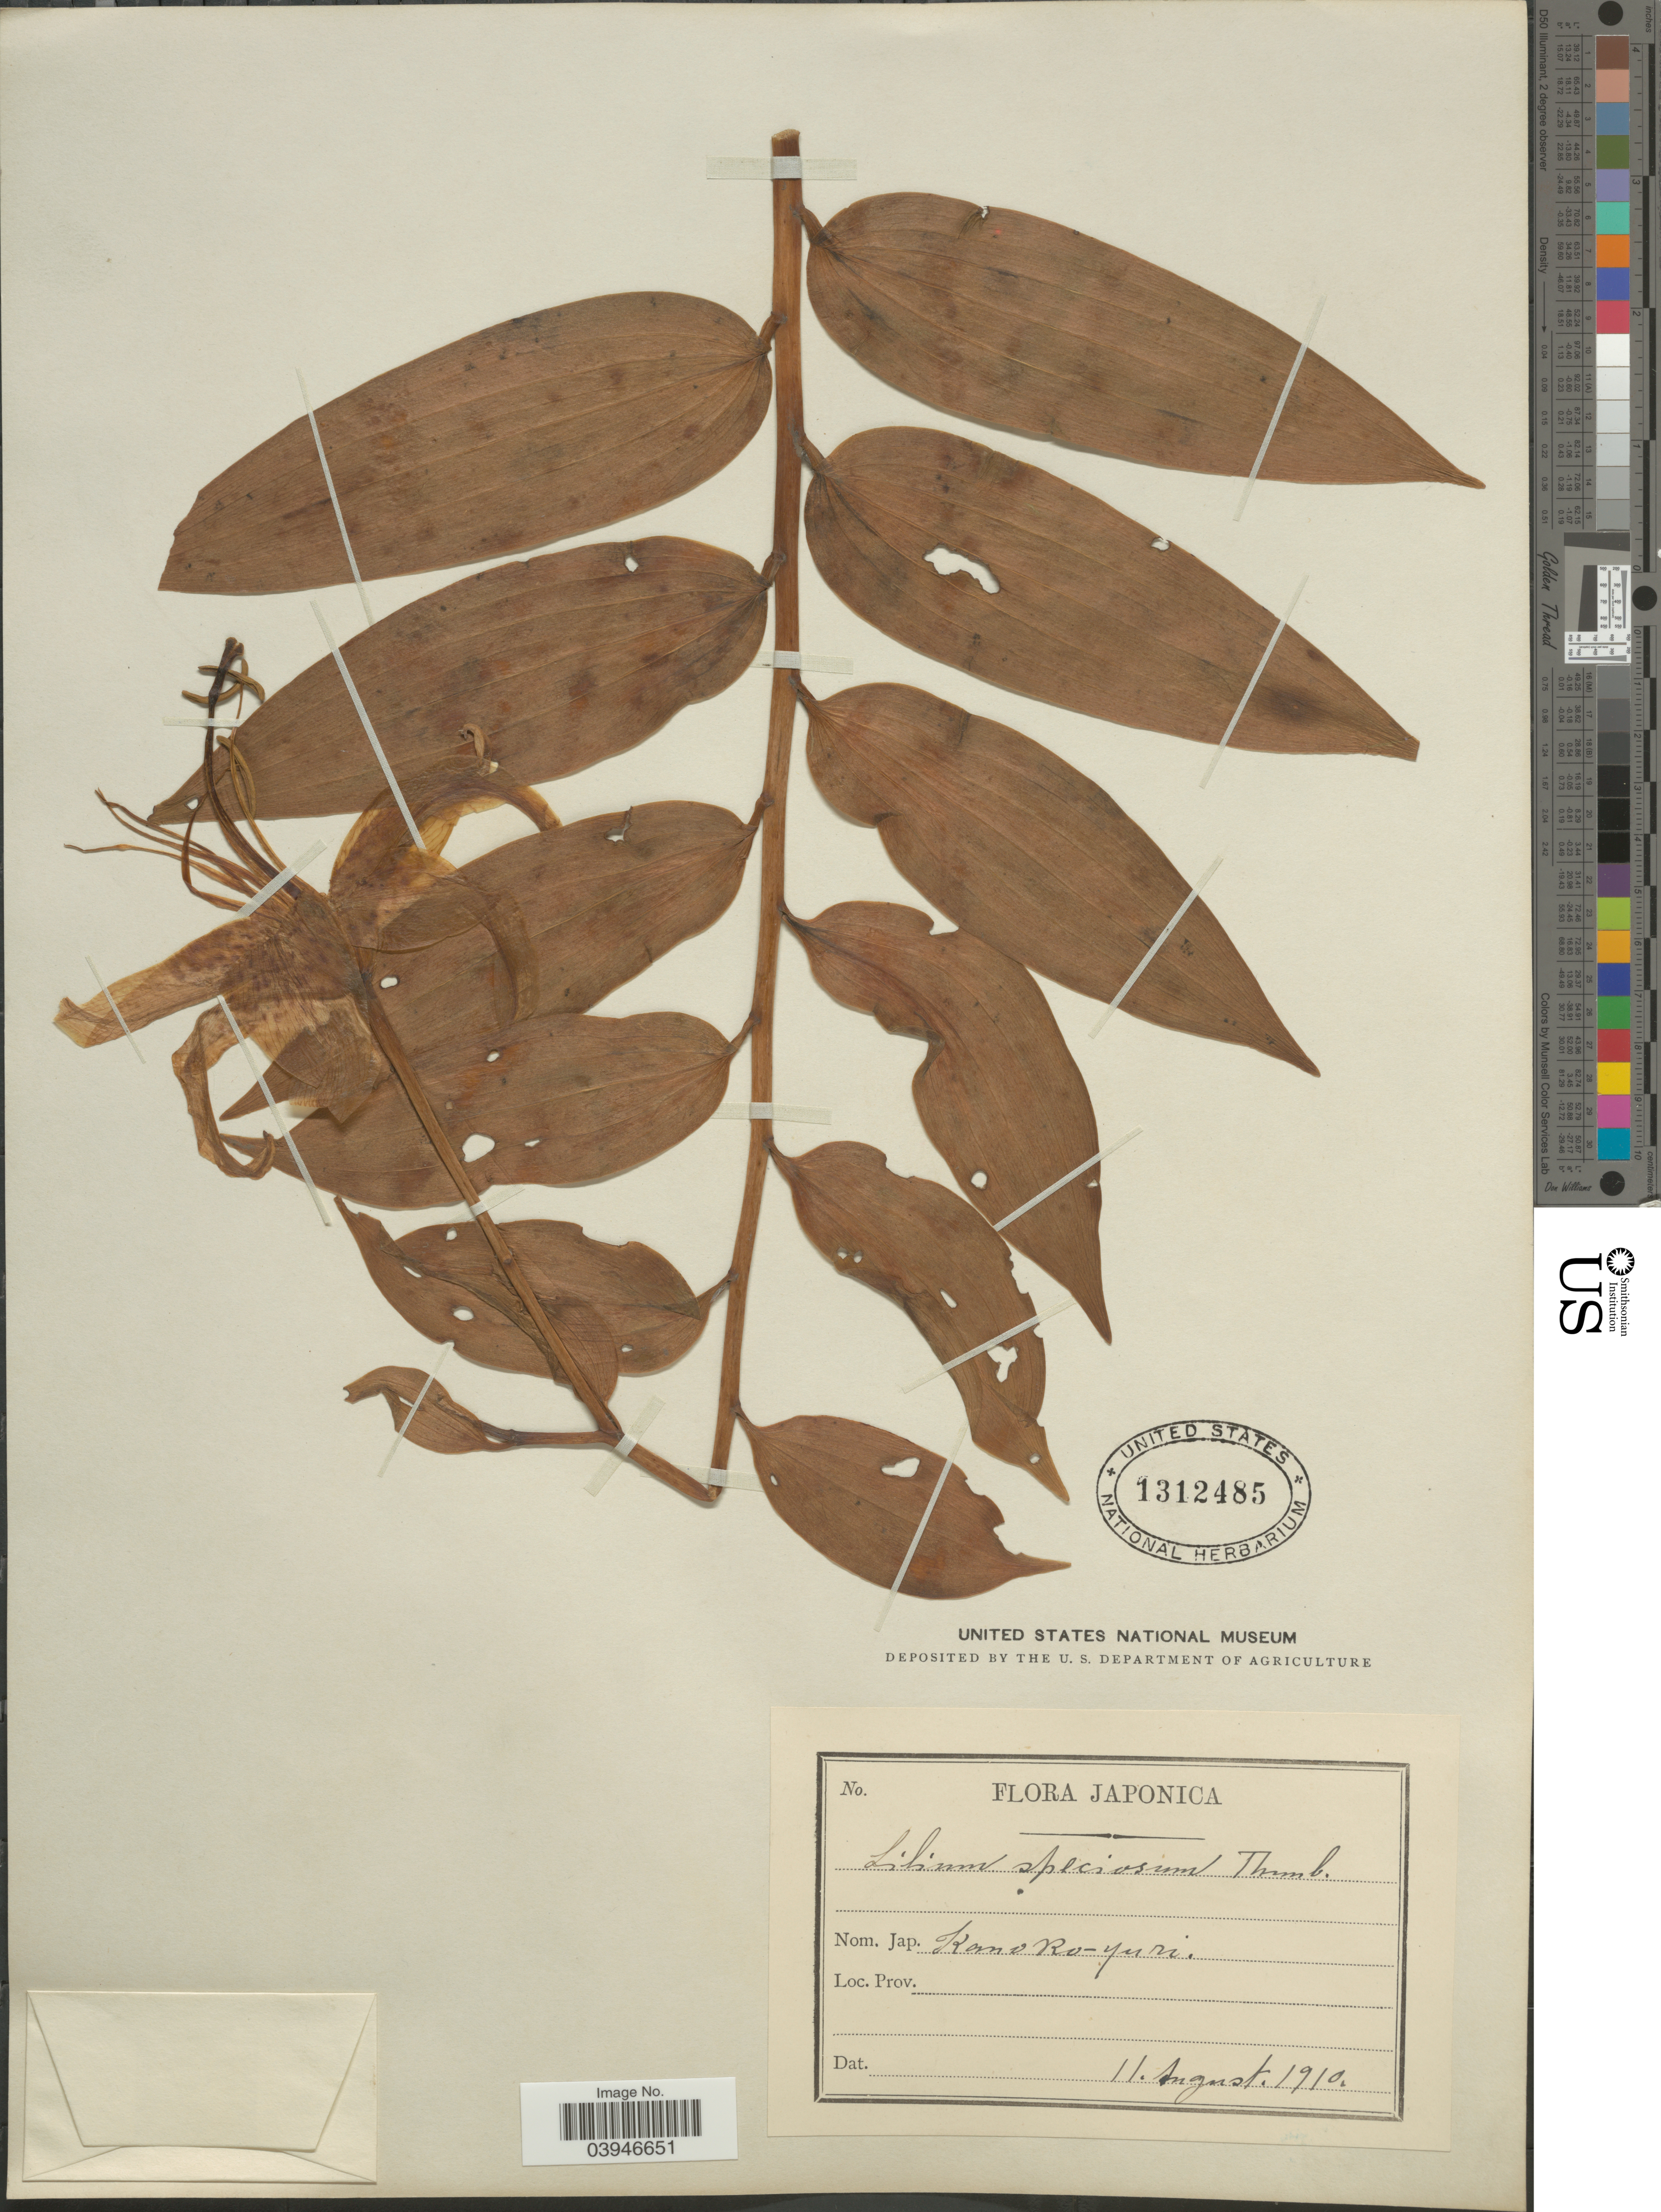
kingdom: Plantae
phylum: Tracheophyta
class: Liliopsida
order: Liliales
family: Liliaceae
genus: Lilium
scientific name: Lilium speciosum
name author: Thunb.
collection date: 1910-08-11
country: Japan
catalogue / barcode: US 1312485